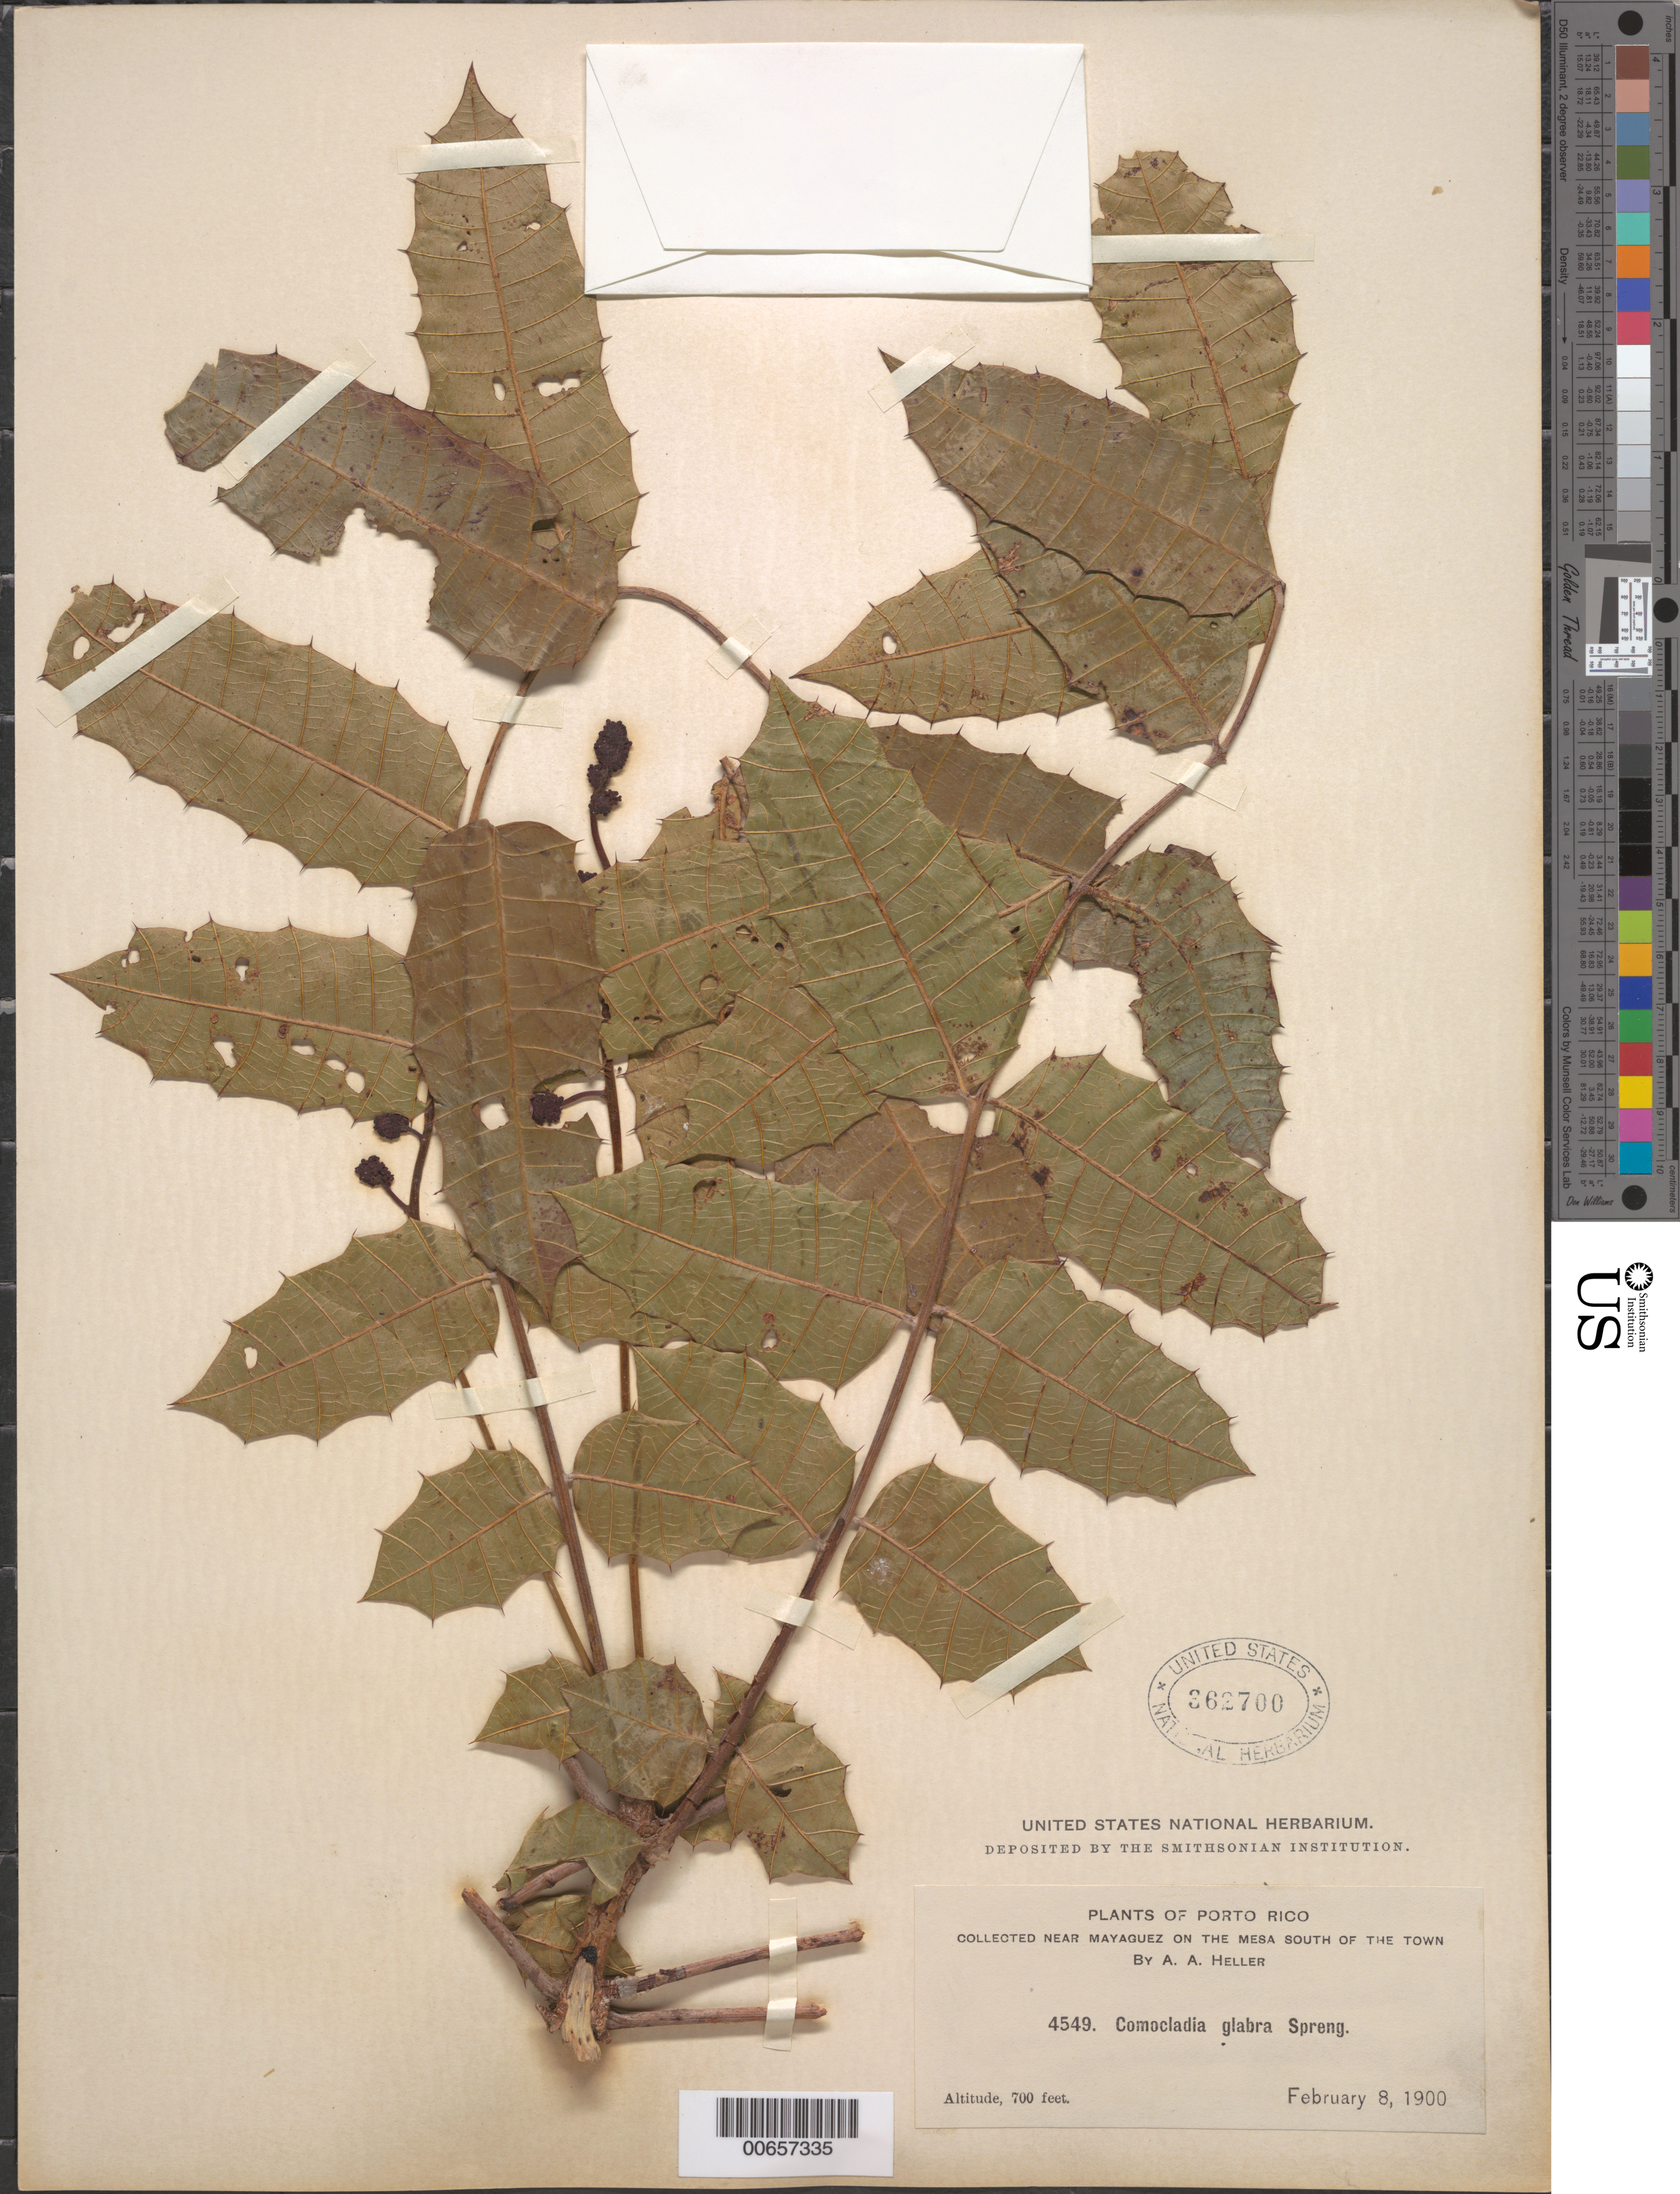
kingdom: Plantae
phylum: Tracheophyta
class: Magnoliopsida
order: Sapindales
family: Anacardiaceae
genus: Comocladia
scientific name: Comocladia glabra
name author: (Schult.) Spreng.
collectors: A. A. Heller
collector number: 4549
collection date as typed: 08 Feb 1900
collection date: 1900-02-08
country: Puerto Rico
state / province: Mayagüez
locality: Mesa S of Town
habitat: Mesa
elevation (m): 213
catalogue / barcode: US 362700